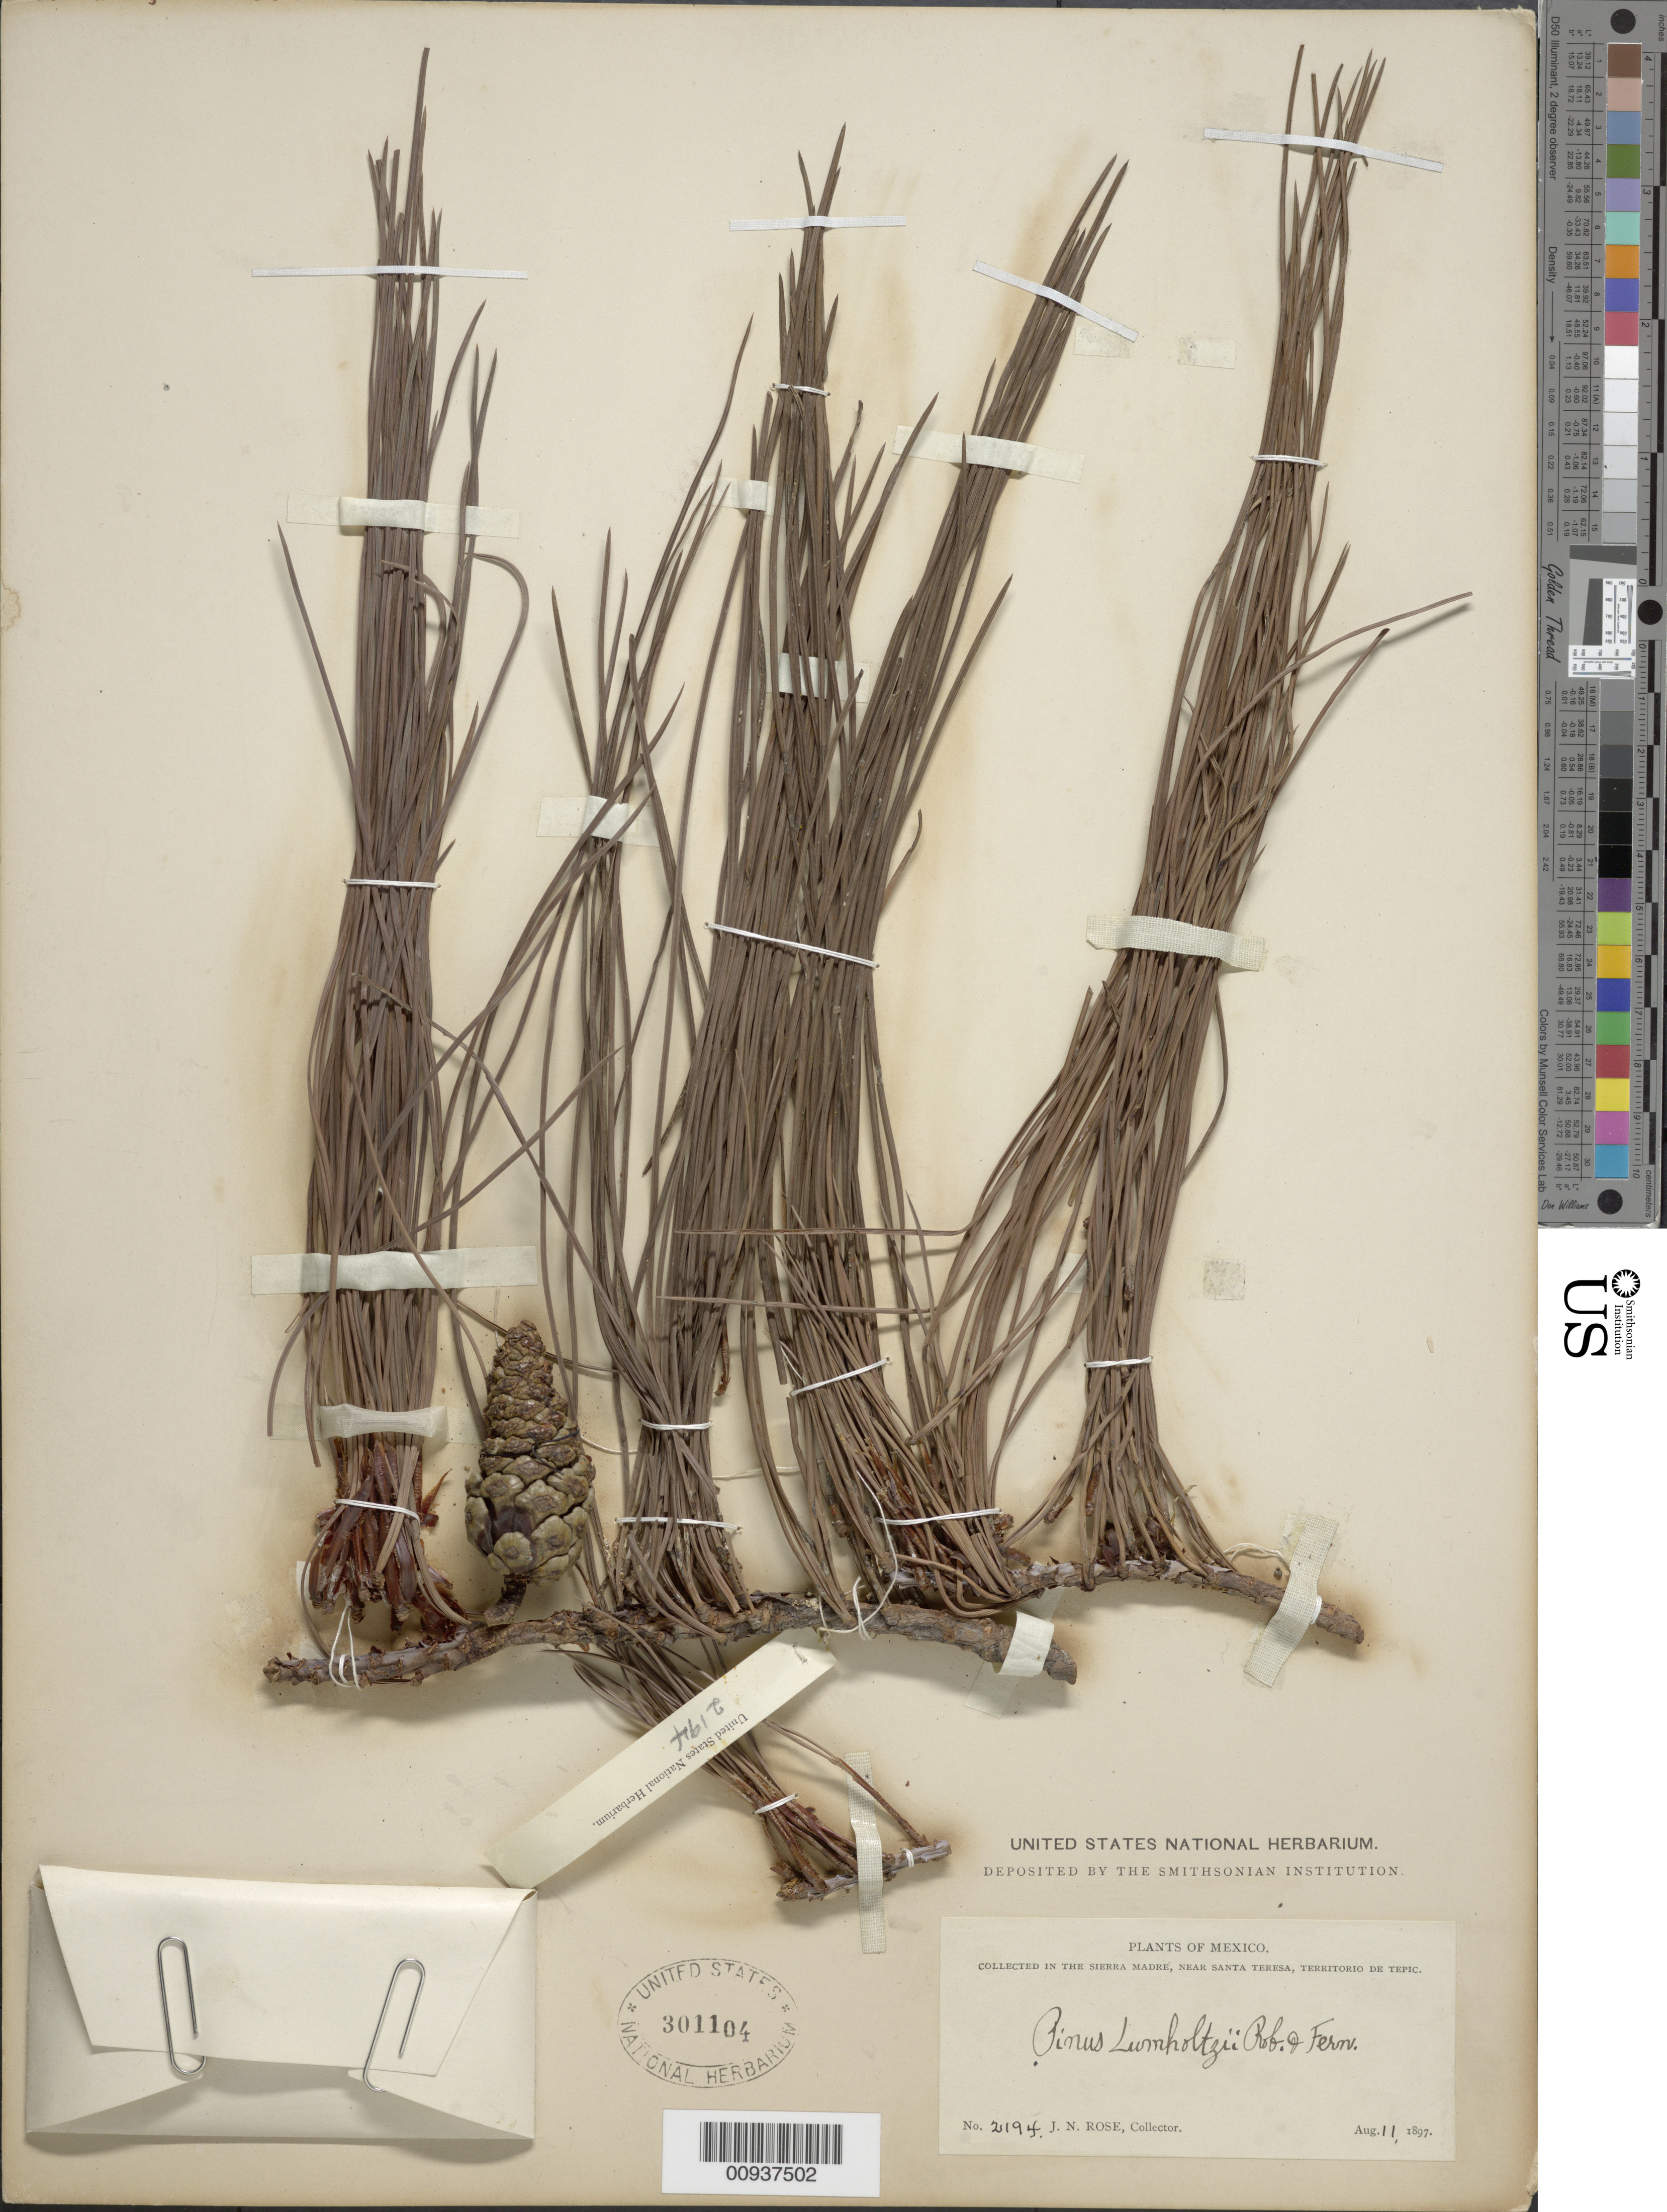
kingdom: Plantae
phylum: Tracheophyta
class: Pinopsida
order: Pinales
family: Pinaceae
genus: Pinus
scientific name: Pinus lumholtzii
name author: B.L. Rob. & Fernald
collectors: J. N. Rose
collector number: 2194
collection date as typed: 11 Aug 1897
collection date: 1897-08-11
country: Mexico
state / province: Nayarit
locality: Sierra Madre, near Santa teresa, Territorio de Tepic.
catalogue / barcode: US 301104